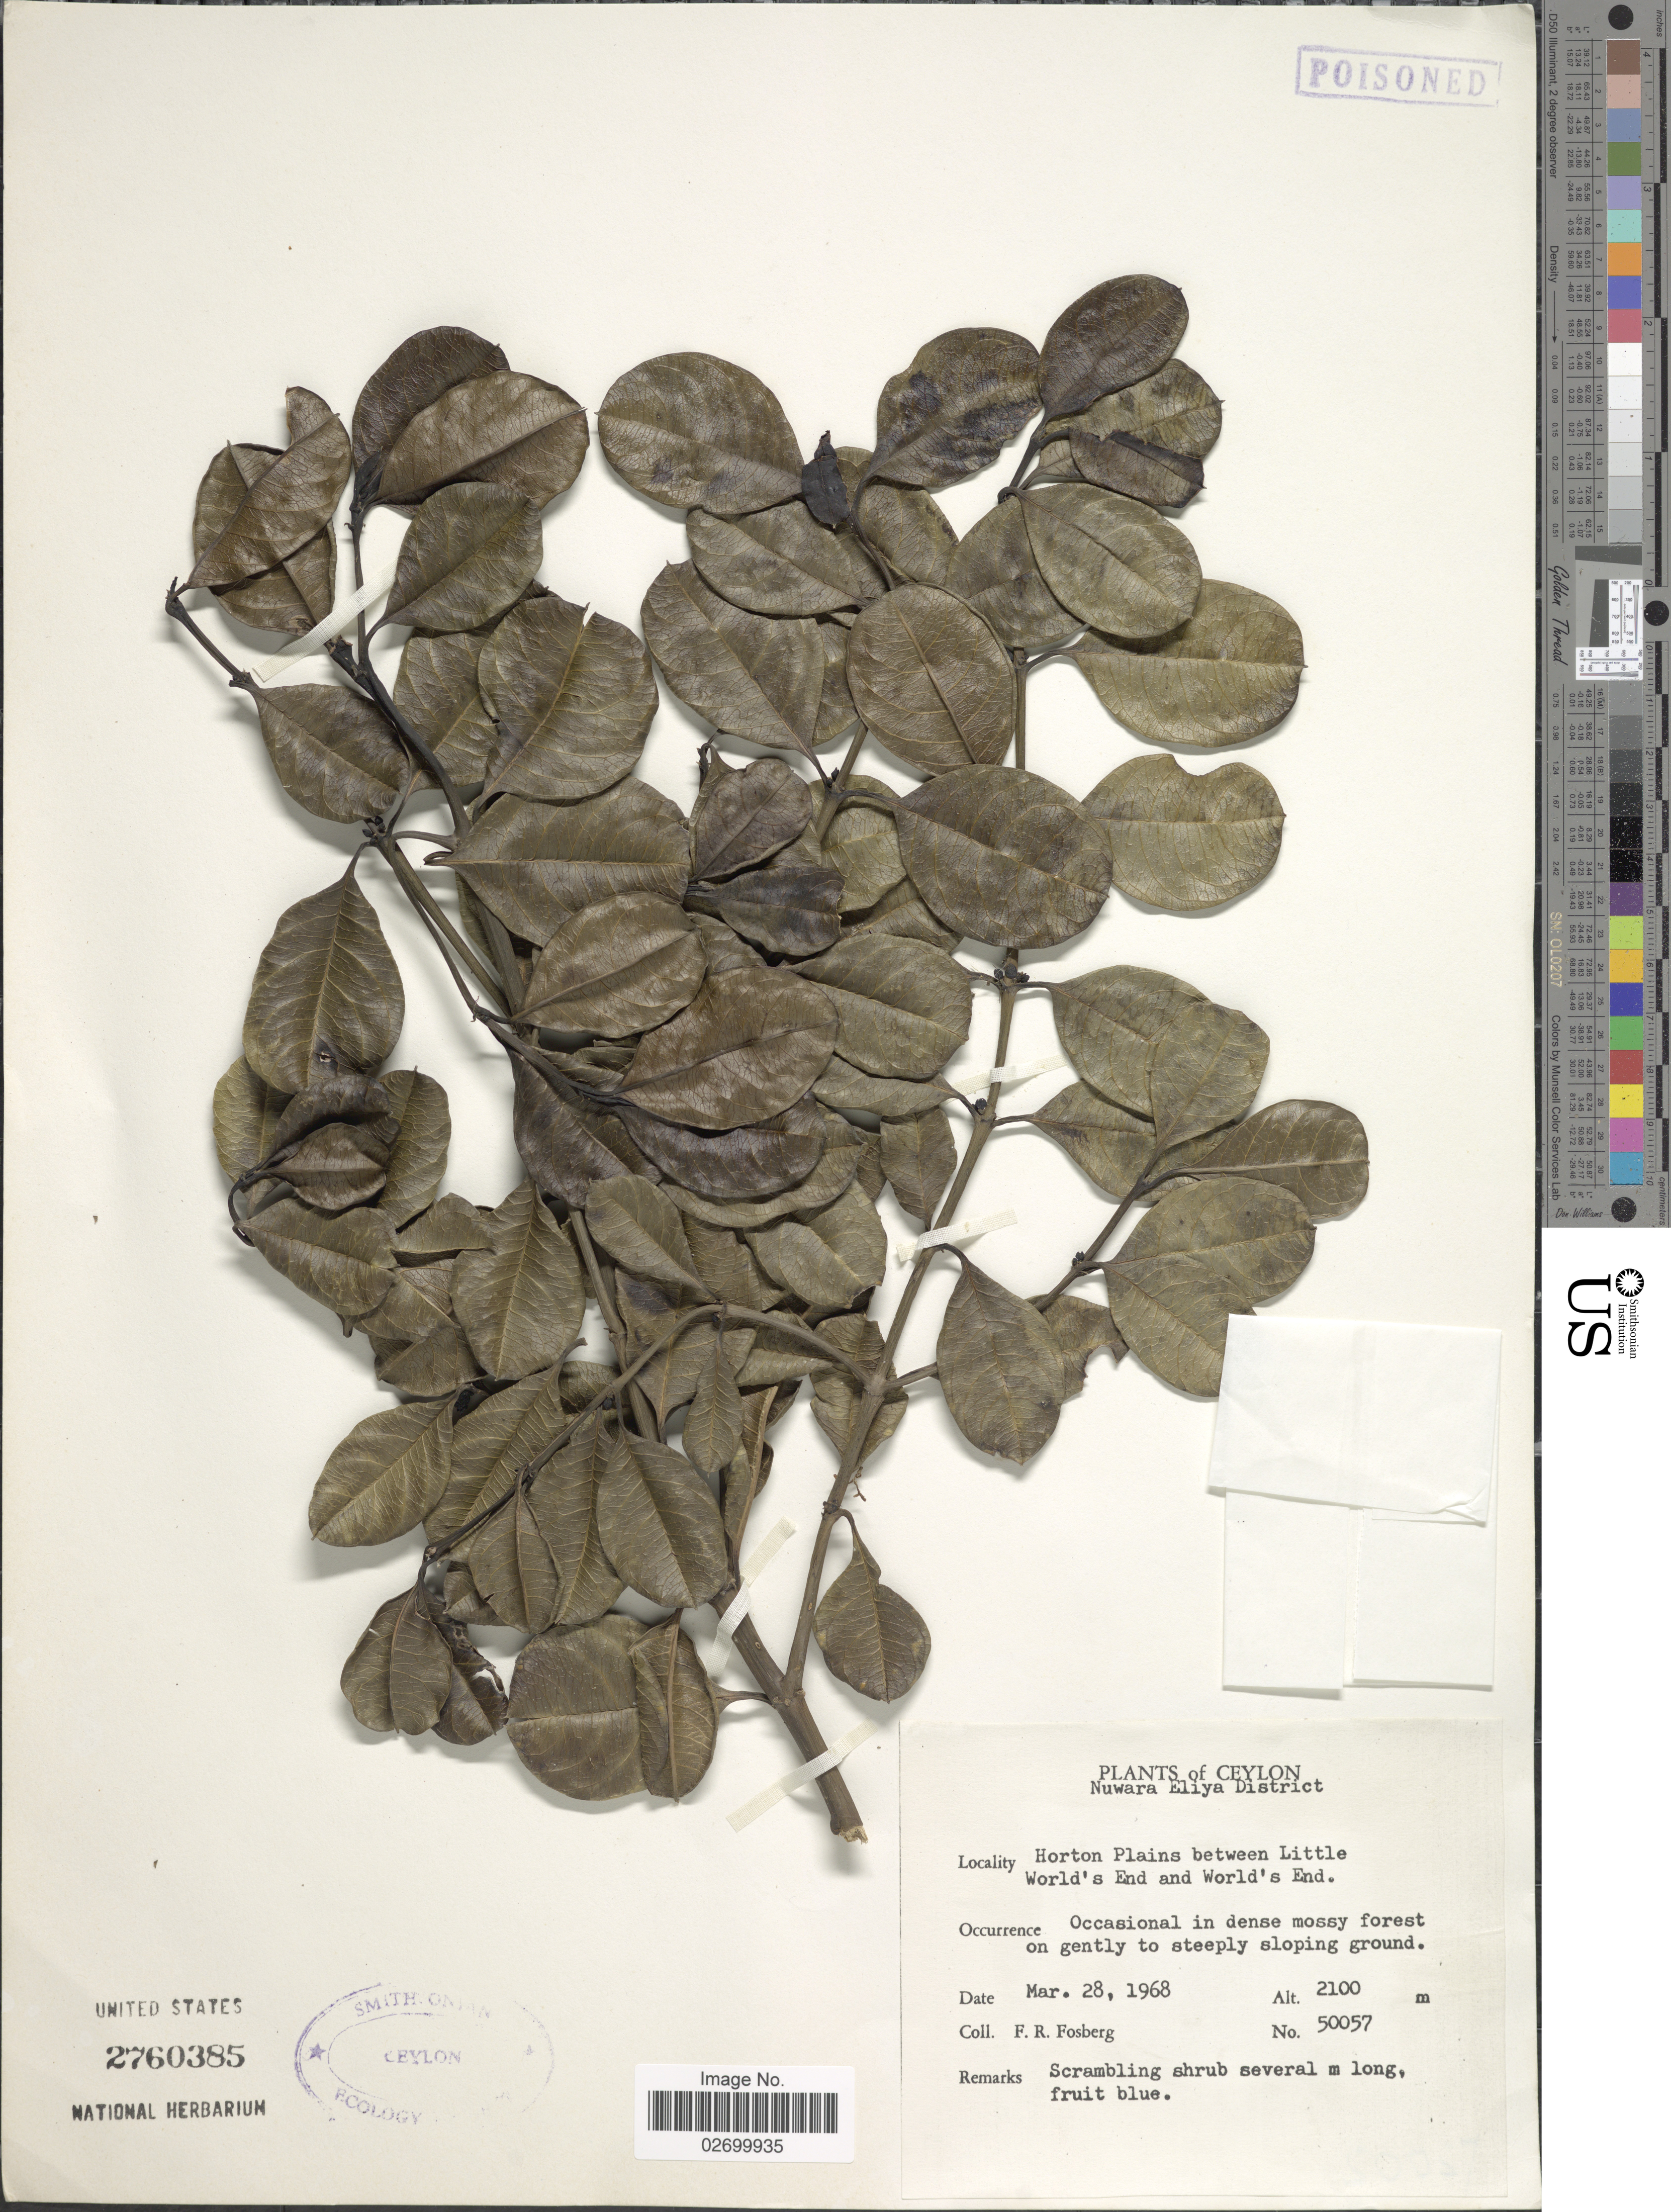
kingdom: Plantae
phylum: Tracheophyta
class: Magnoliopsida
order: Gentianales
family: Rubiaceae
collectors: F. R. Fosberg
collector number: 50057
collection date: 1968-03-28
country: Sri Lanka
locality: Ceylon, Nuwara Eliya District. Horton Plains between Little World's End and World's End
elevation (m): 2100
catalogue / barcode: US 2760385